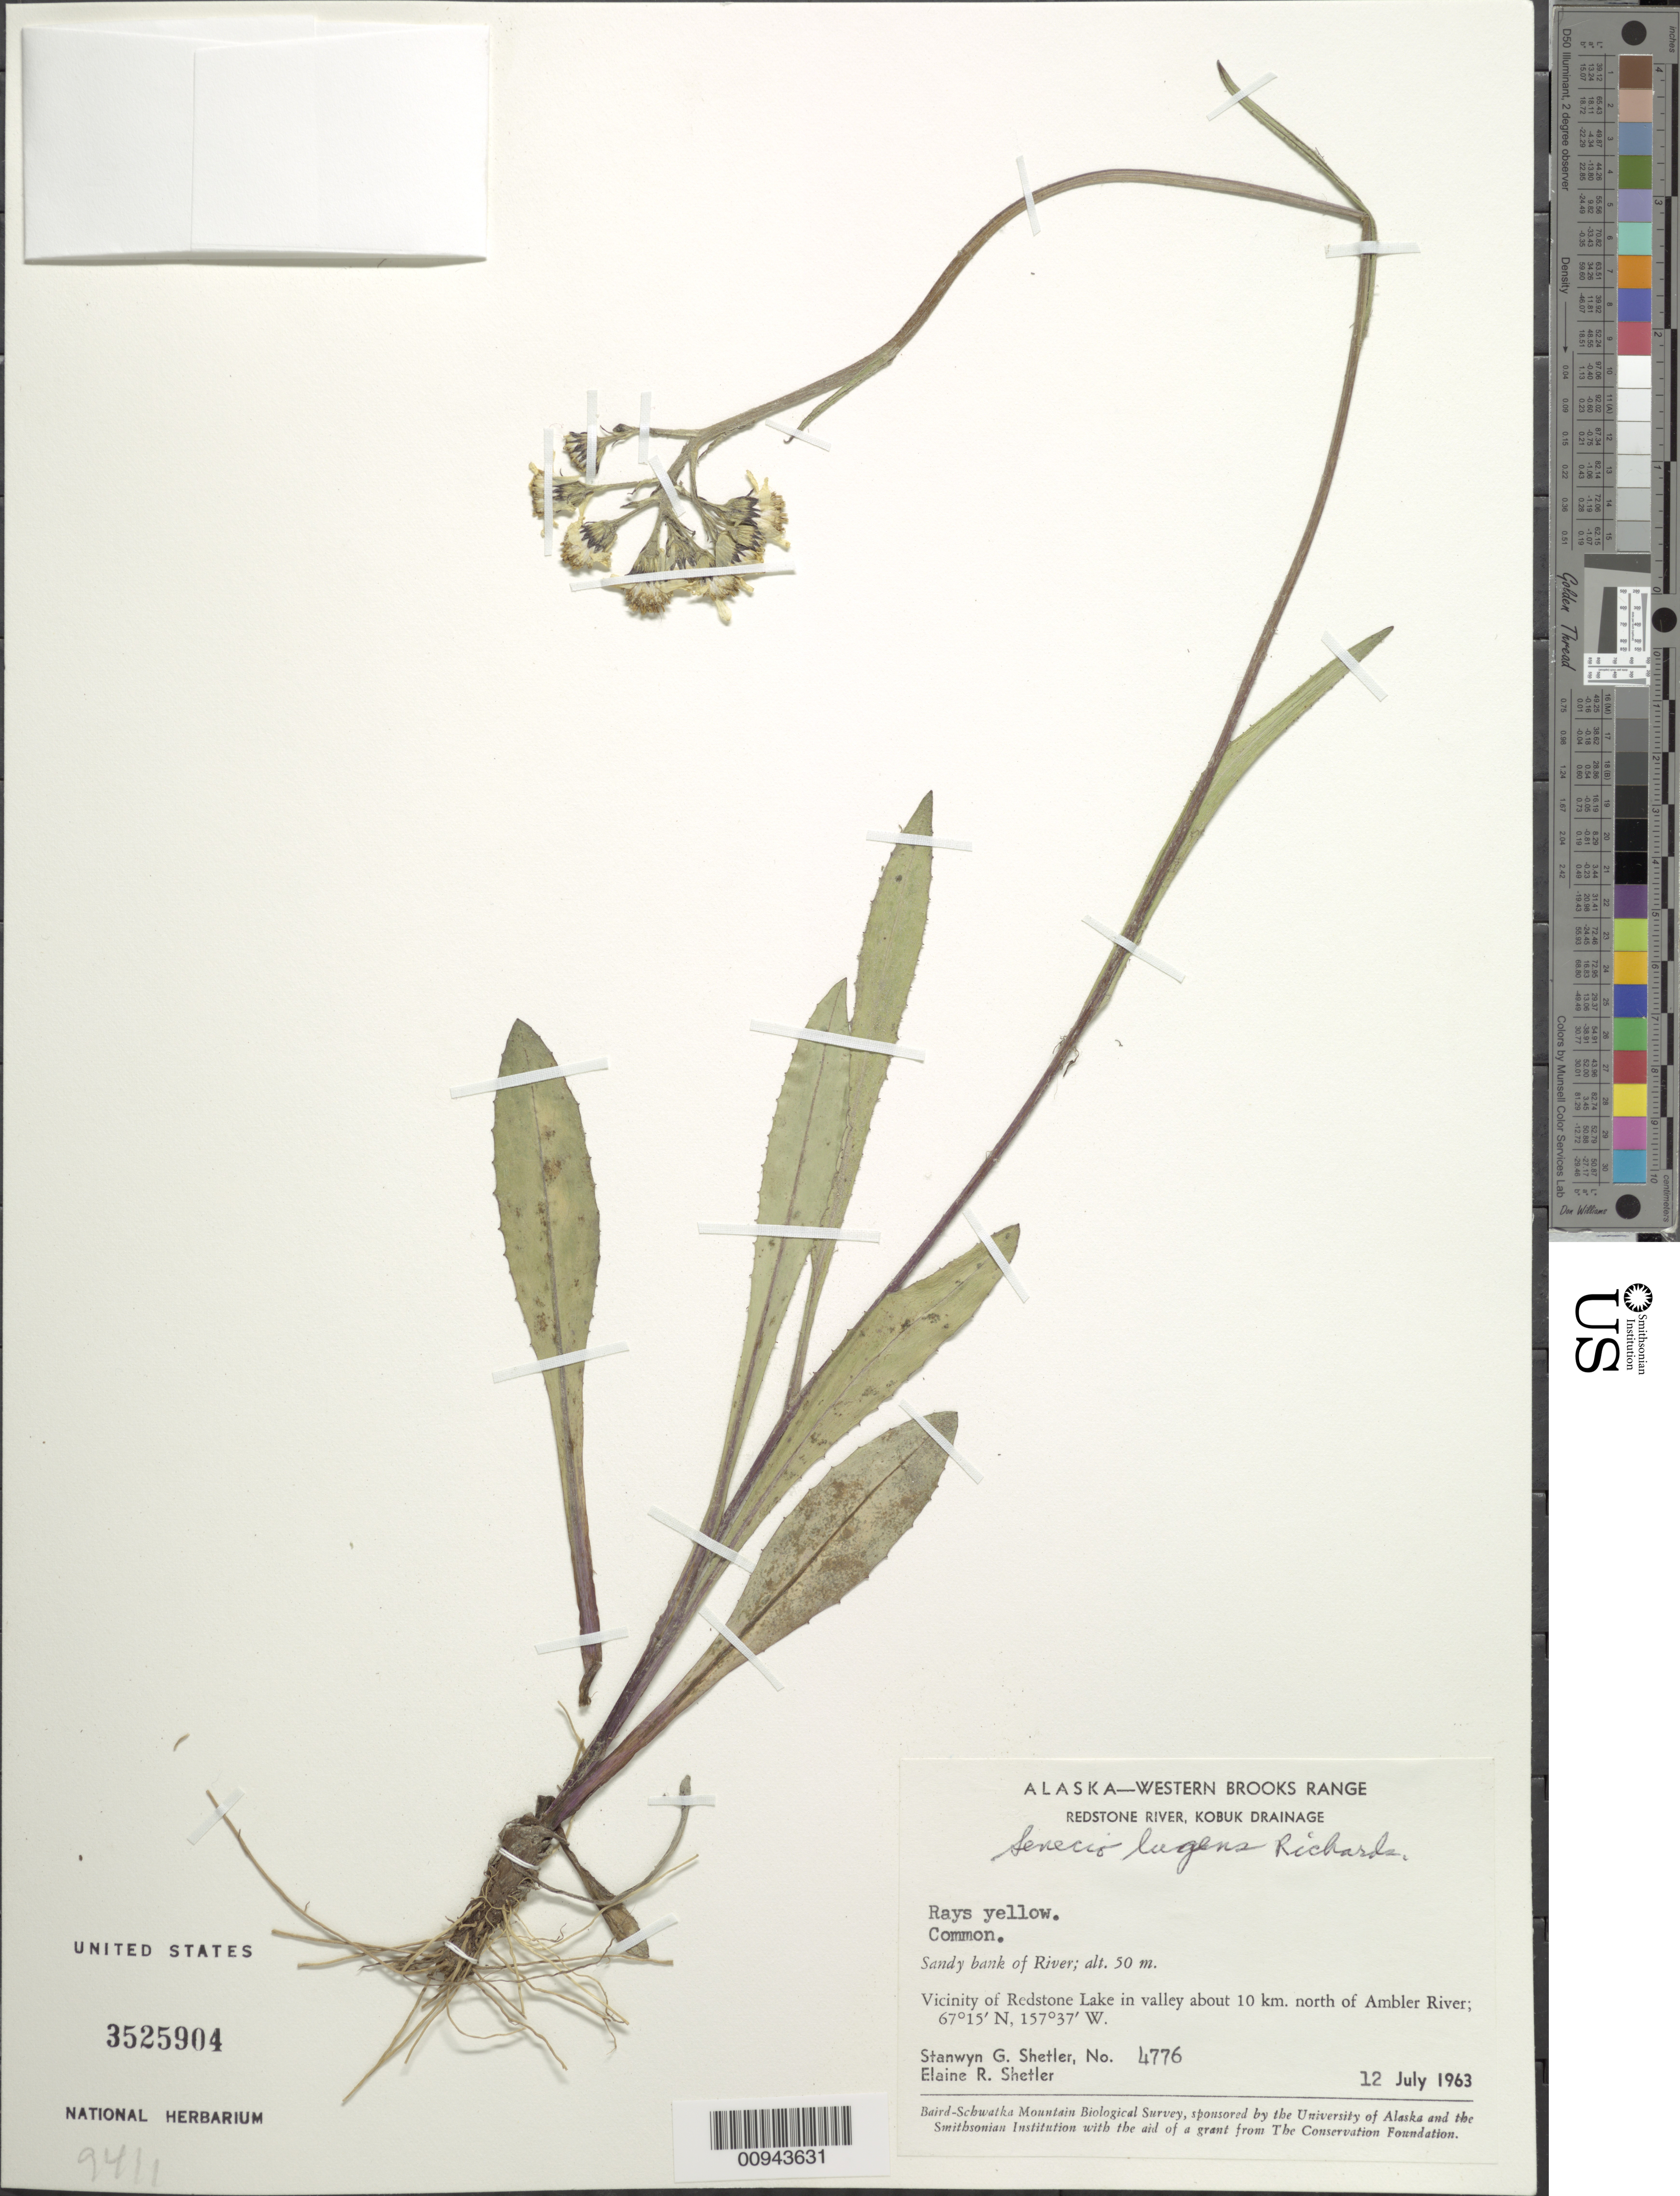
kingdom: Plantae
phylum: Tracheophyta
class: Magnoliopsida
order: Asterales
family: Asteraceae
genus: Senecio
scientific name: Senecio lugens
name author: Richardson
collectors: S. Shetler & E. R. Shetler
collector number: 4776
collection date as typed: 12 Jul 1963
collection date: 1963-07-12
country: United States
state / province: Alaska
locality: Vicinity of Redstone Lake in valley about 10 km. north of Ambler River. Western Brooks Range, Redstone River, Kobuk Drainage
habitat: Sandy bank of River.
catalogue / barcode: US 3525904